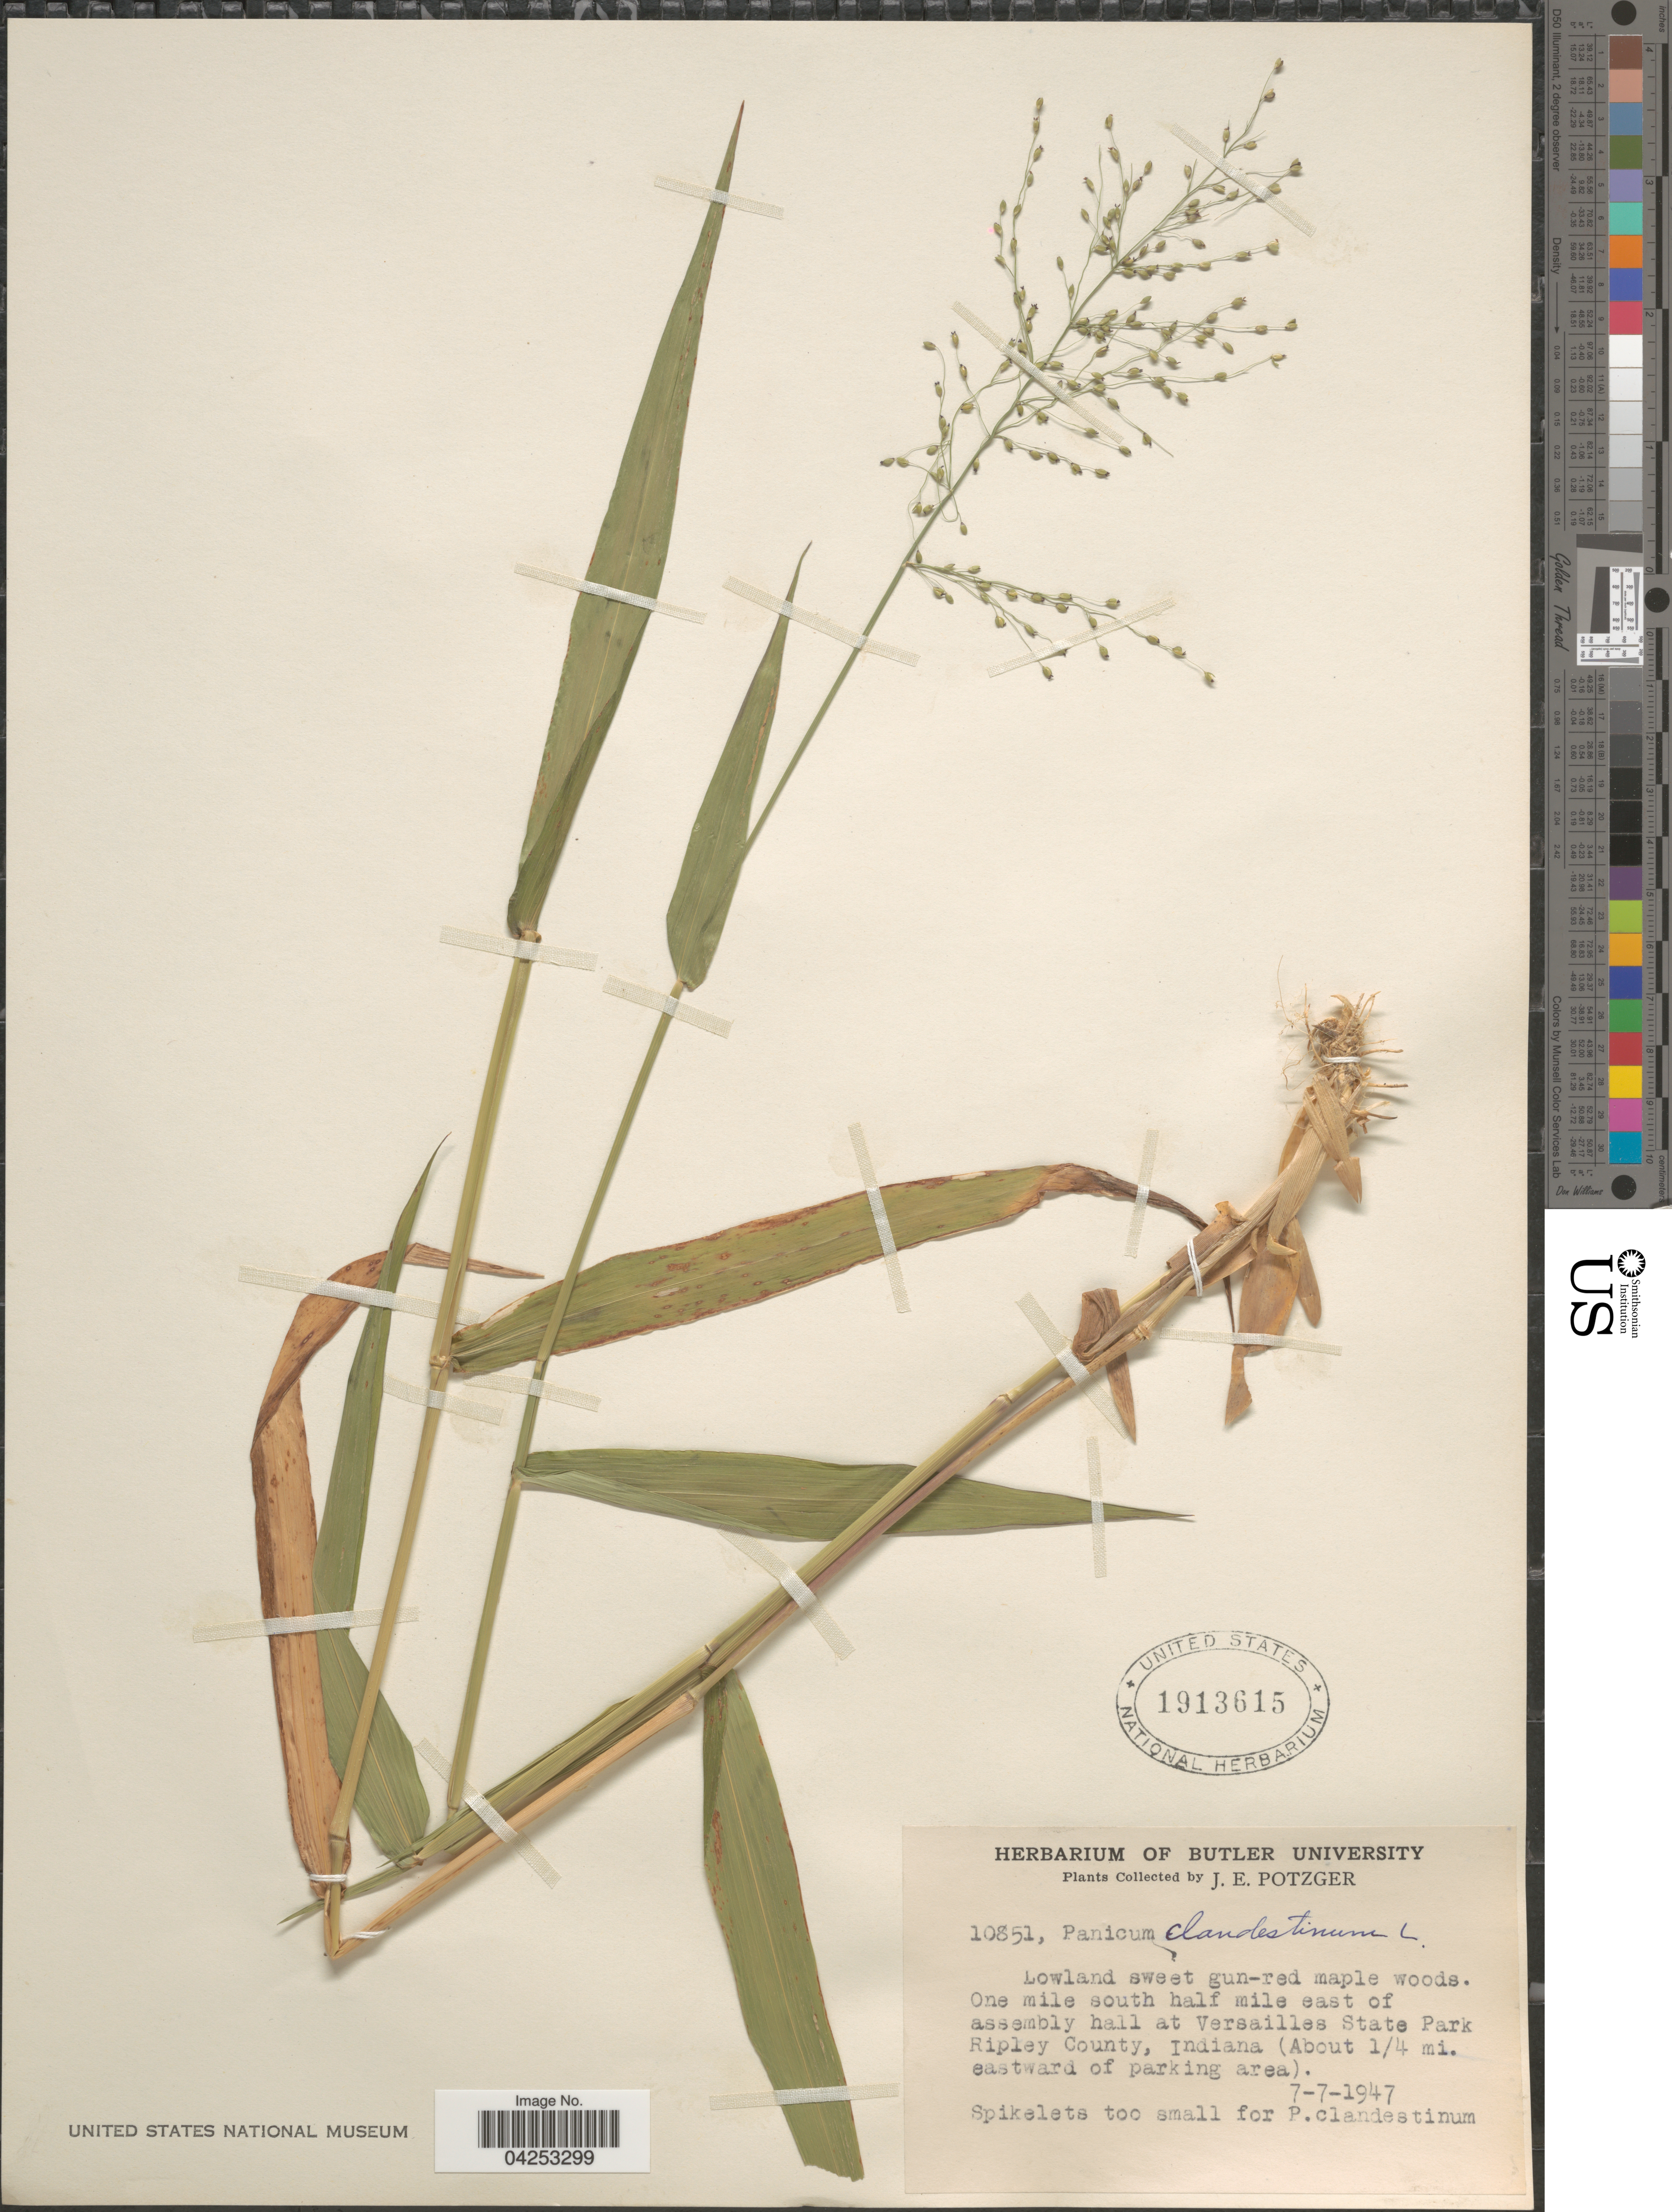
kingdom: Plantae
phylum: Tracheophyta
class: Liliopsida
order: Poales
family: Poaceae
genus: Dichanthelium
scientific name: Dichanthelium clandestinum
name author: (L.) Gould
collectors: J. Potzger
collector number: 10851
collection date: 1947-07-07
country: United States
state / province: Indiana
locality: One mile south half mile east of assembly hall at Versailles State Park Ripley County, (About ¼ mi. eastward of parking area).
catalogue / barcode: US 1913615